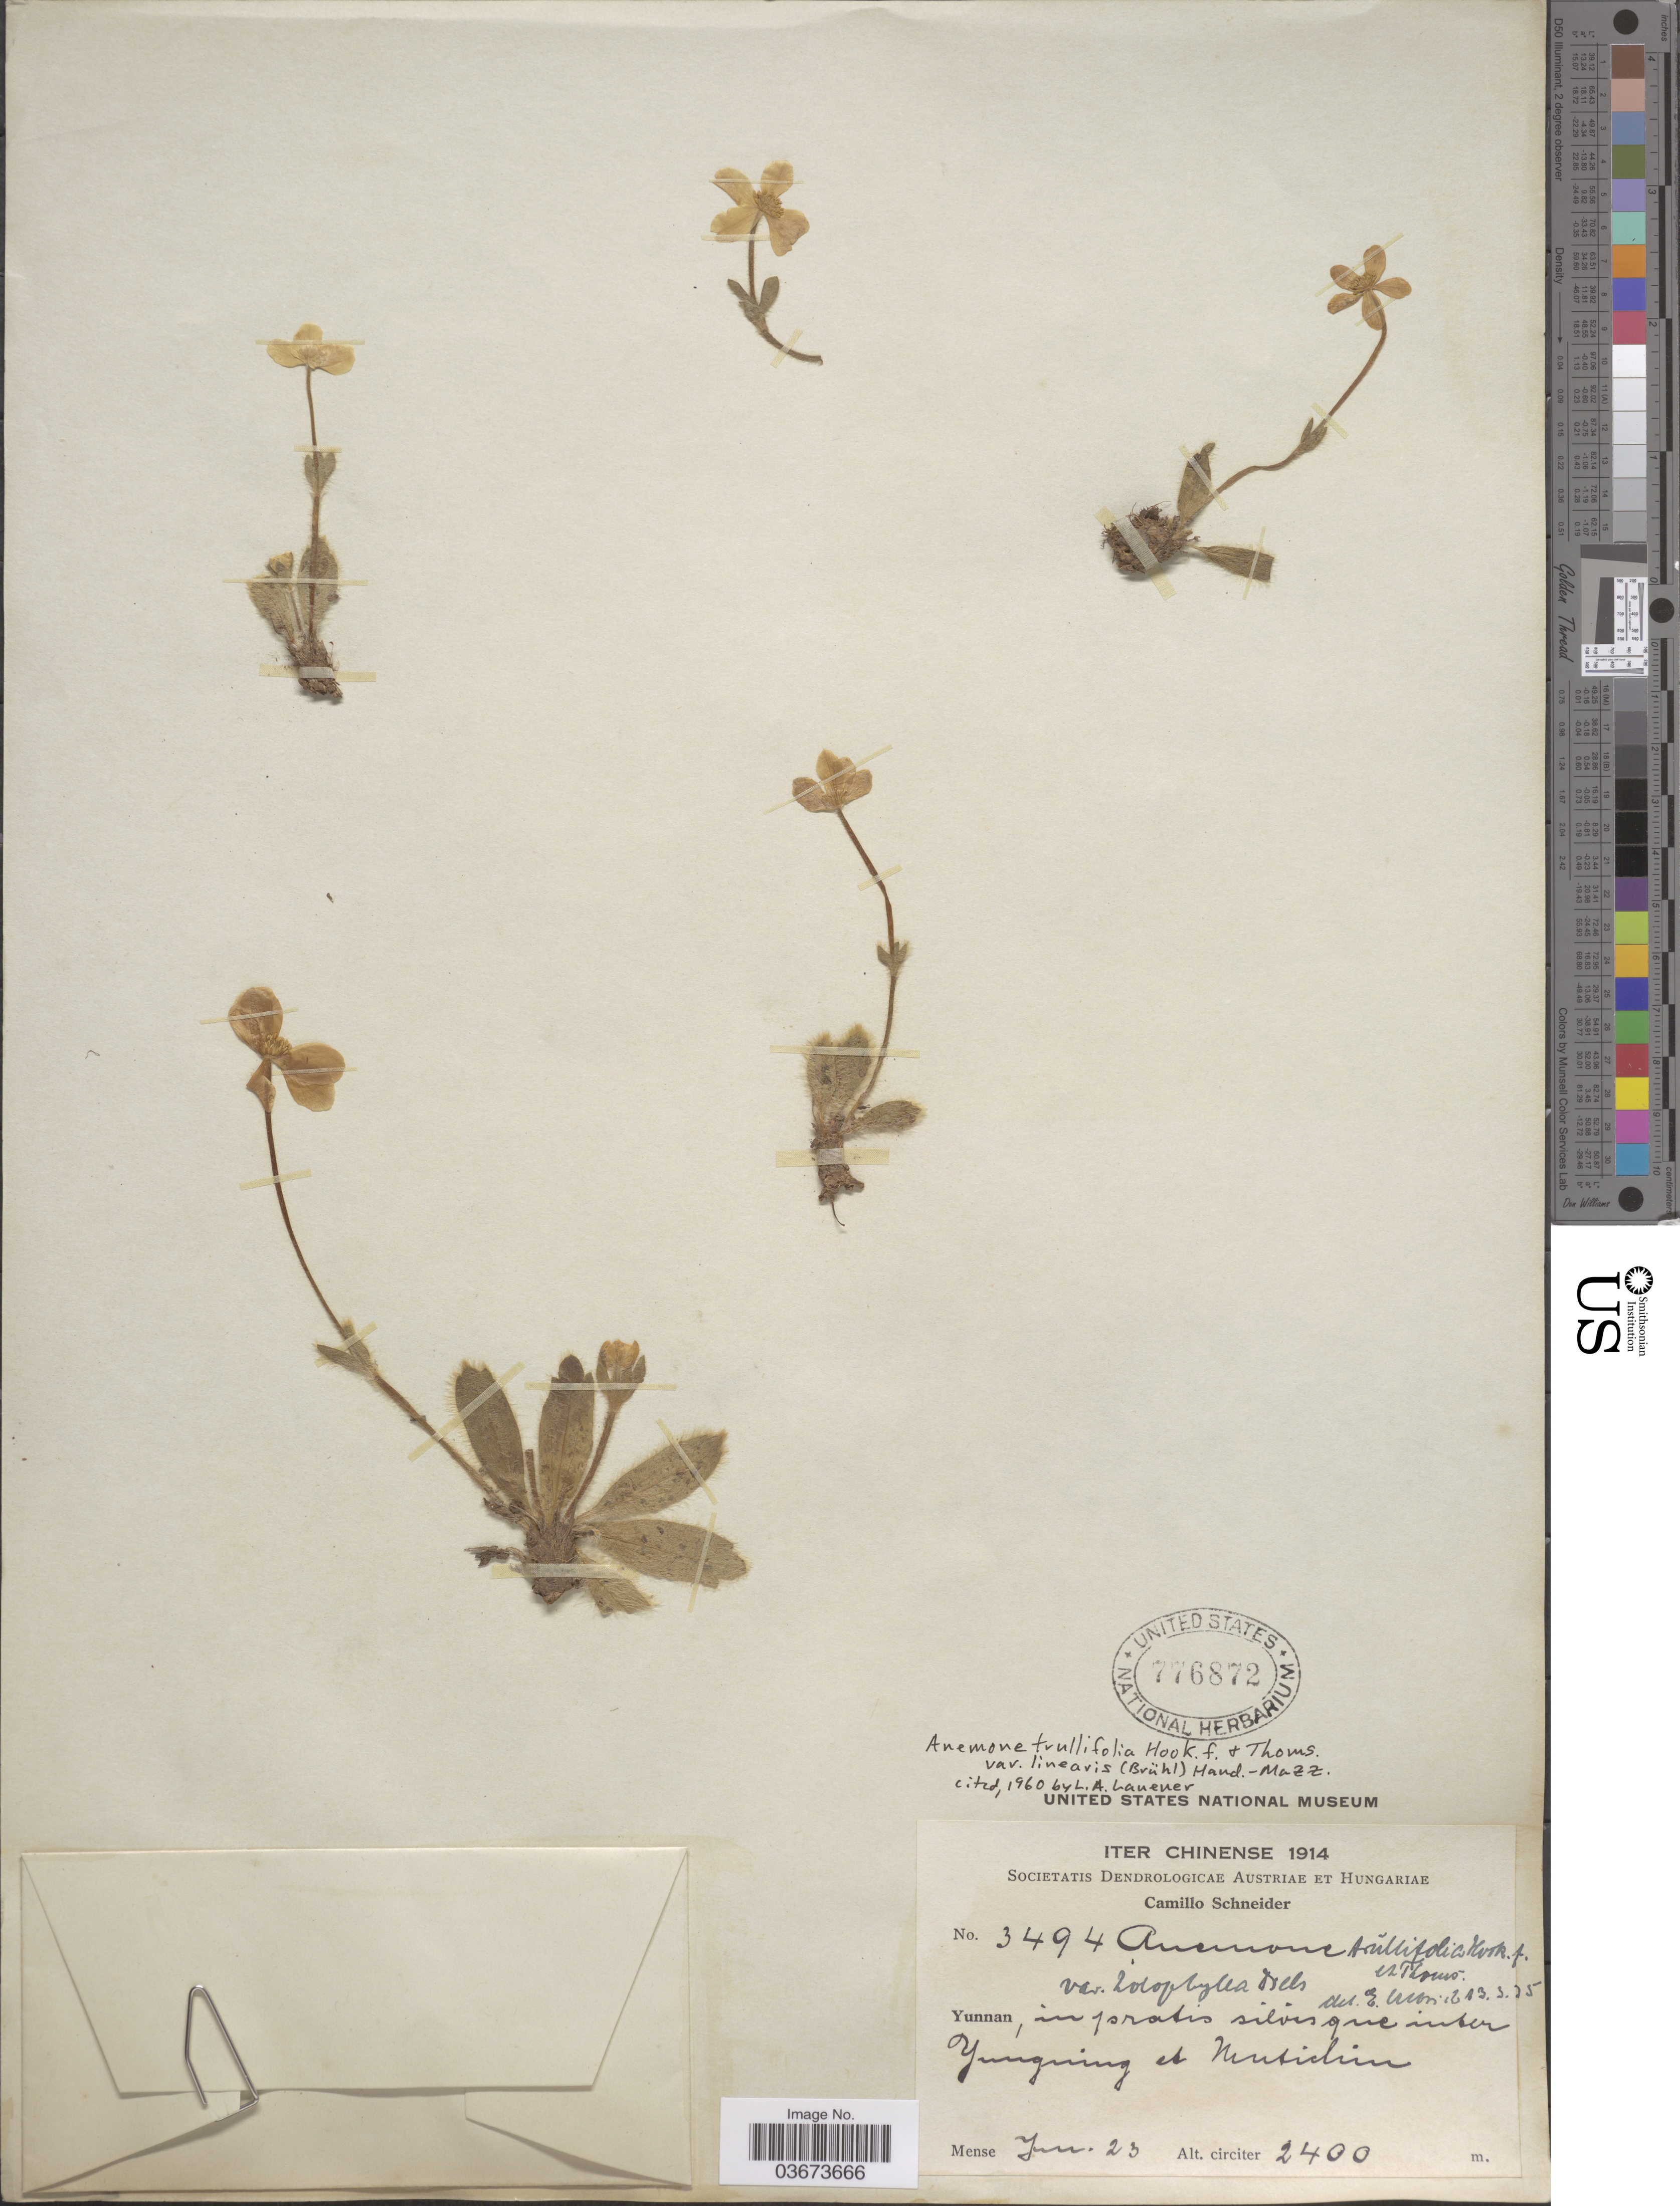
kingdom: Plantae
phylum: Tracheophyta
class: Magnoliopsida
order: Ranunculales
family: Ranunculaceae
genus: Anemone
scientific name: Anemone coelestina var. linearis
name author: (Brühl) Ziman & B.E. Dutton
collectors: C. K. Schneider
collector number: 3494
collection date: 1914-06-23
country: China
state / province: Yunnan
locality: Iter Chinense. In pratis silvis que inter Yunguing [interpreted] et Mutichin.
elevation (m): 2400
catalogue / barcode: US 776872